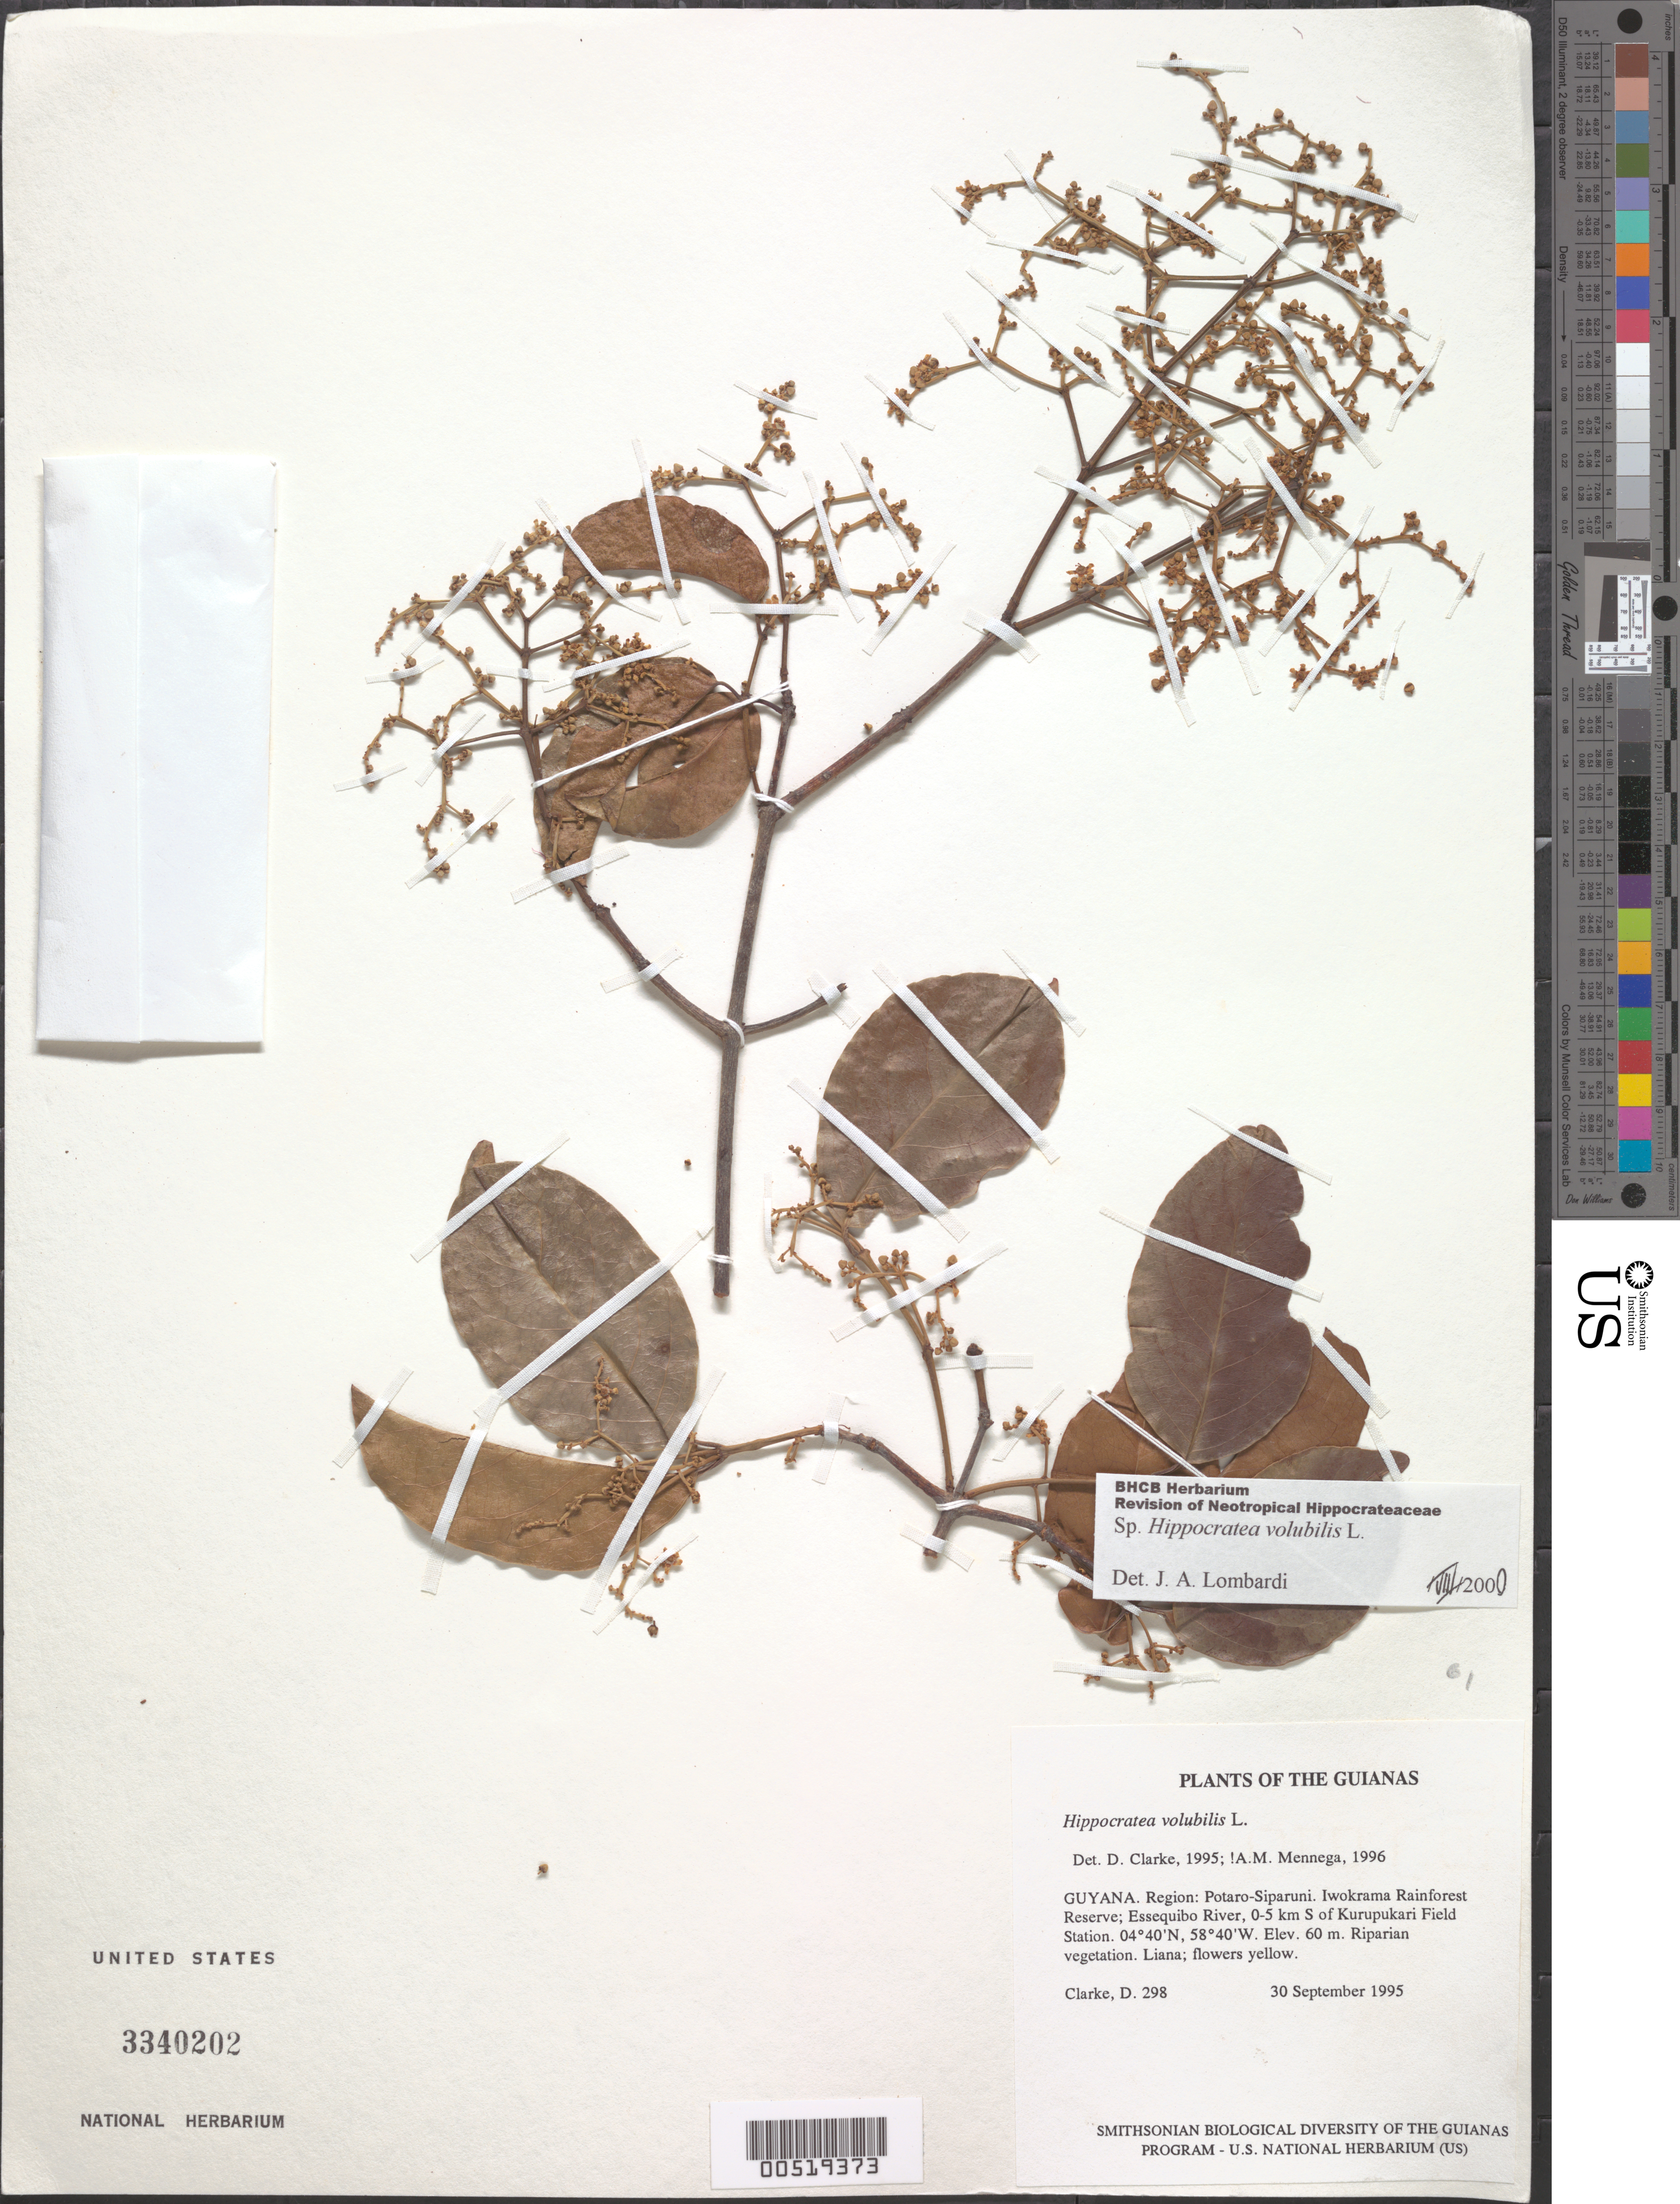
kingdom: Plantae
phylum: Tracheophyta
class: Magnoliopsida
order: Celastrales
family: Celastraceae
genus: Hippocratea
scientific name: Hippocratea volubilis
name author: L.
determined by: Mennega, A. M. W.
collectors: H. D. Clarke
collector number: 298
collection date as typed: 30 September 1995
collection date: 1995-09-30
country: Guyana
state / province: Potaro-Siparuni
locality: Iwokrama Rainforest Reserve; Essequibo River, 0-5 km S of Kurupukari Field Station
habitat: Riparian vegetation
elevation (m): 60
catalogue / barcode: US 3340202